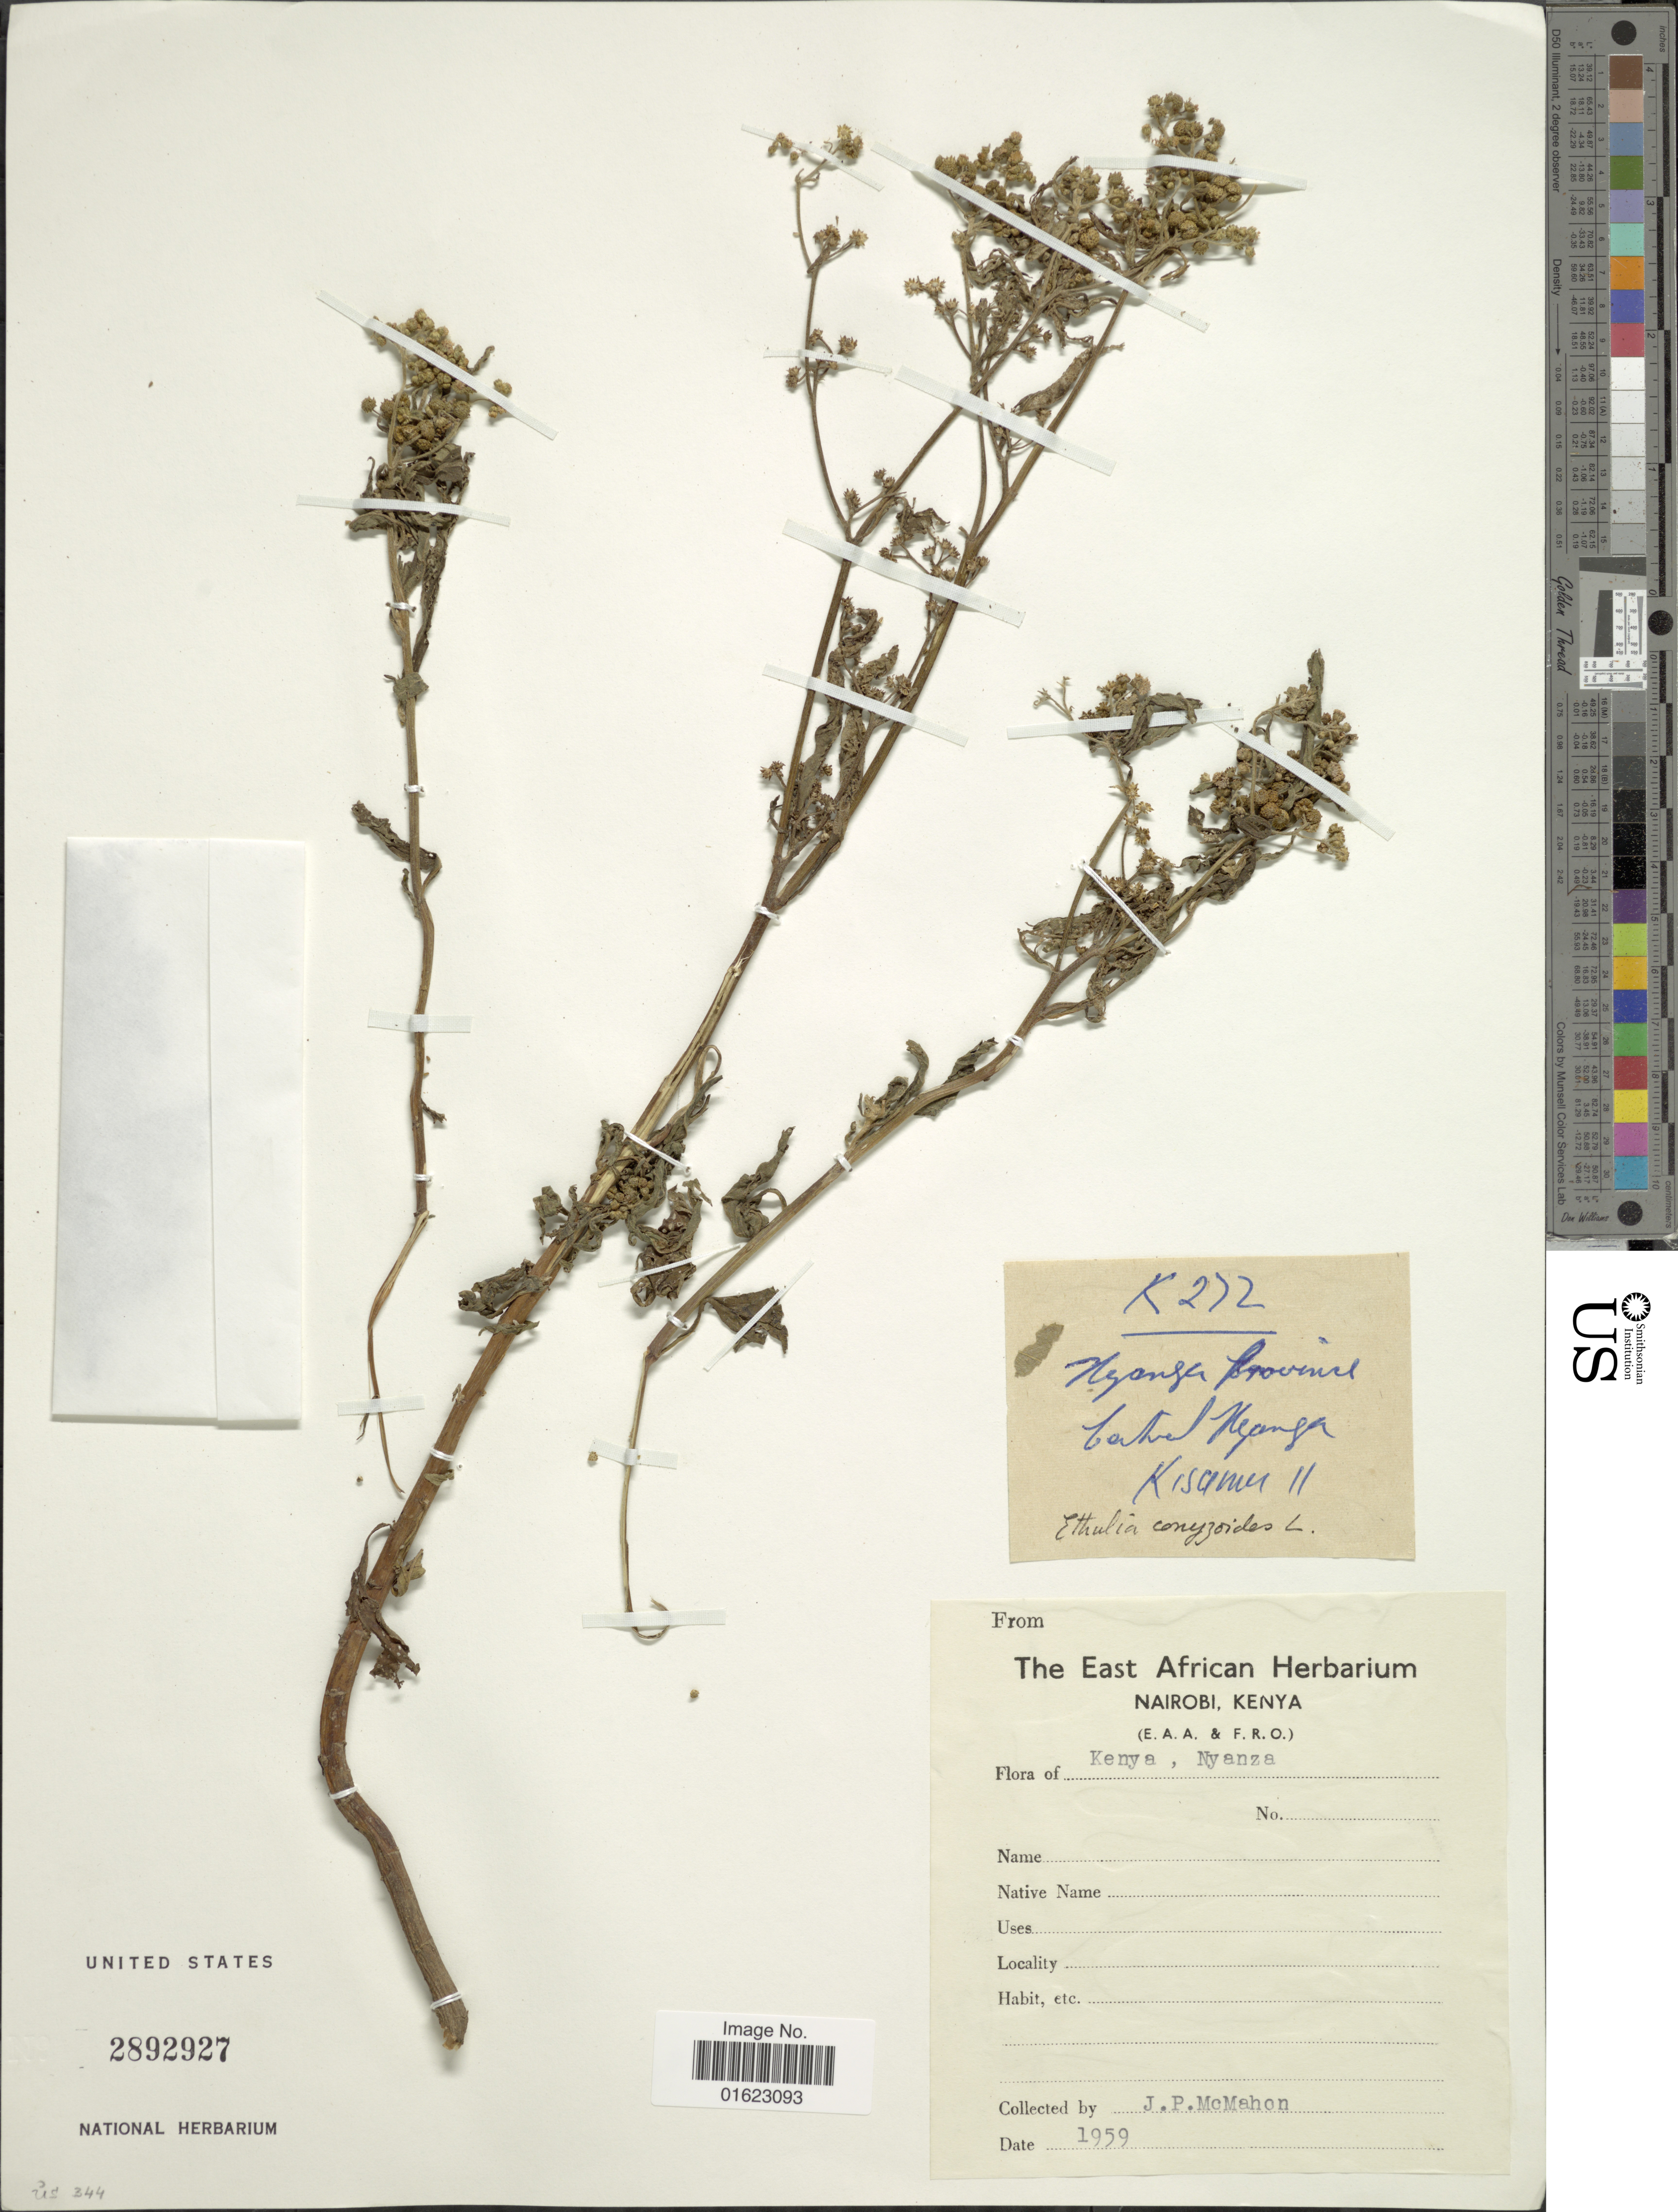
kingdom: Plantae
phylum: Tracheophyta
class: Magnoliopsida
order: Asterales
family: Asteraceae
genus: Ethulia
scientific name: Ethulia conyzoides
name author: L. f.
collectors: J. Mcmahon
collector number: K272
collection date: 1959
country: Kenya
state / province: Kisumu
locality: Kenya, Nyanza Province, Lake Neanga Kisamu II. [interpreted]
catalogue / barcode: US 2892927